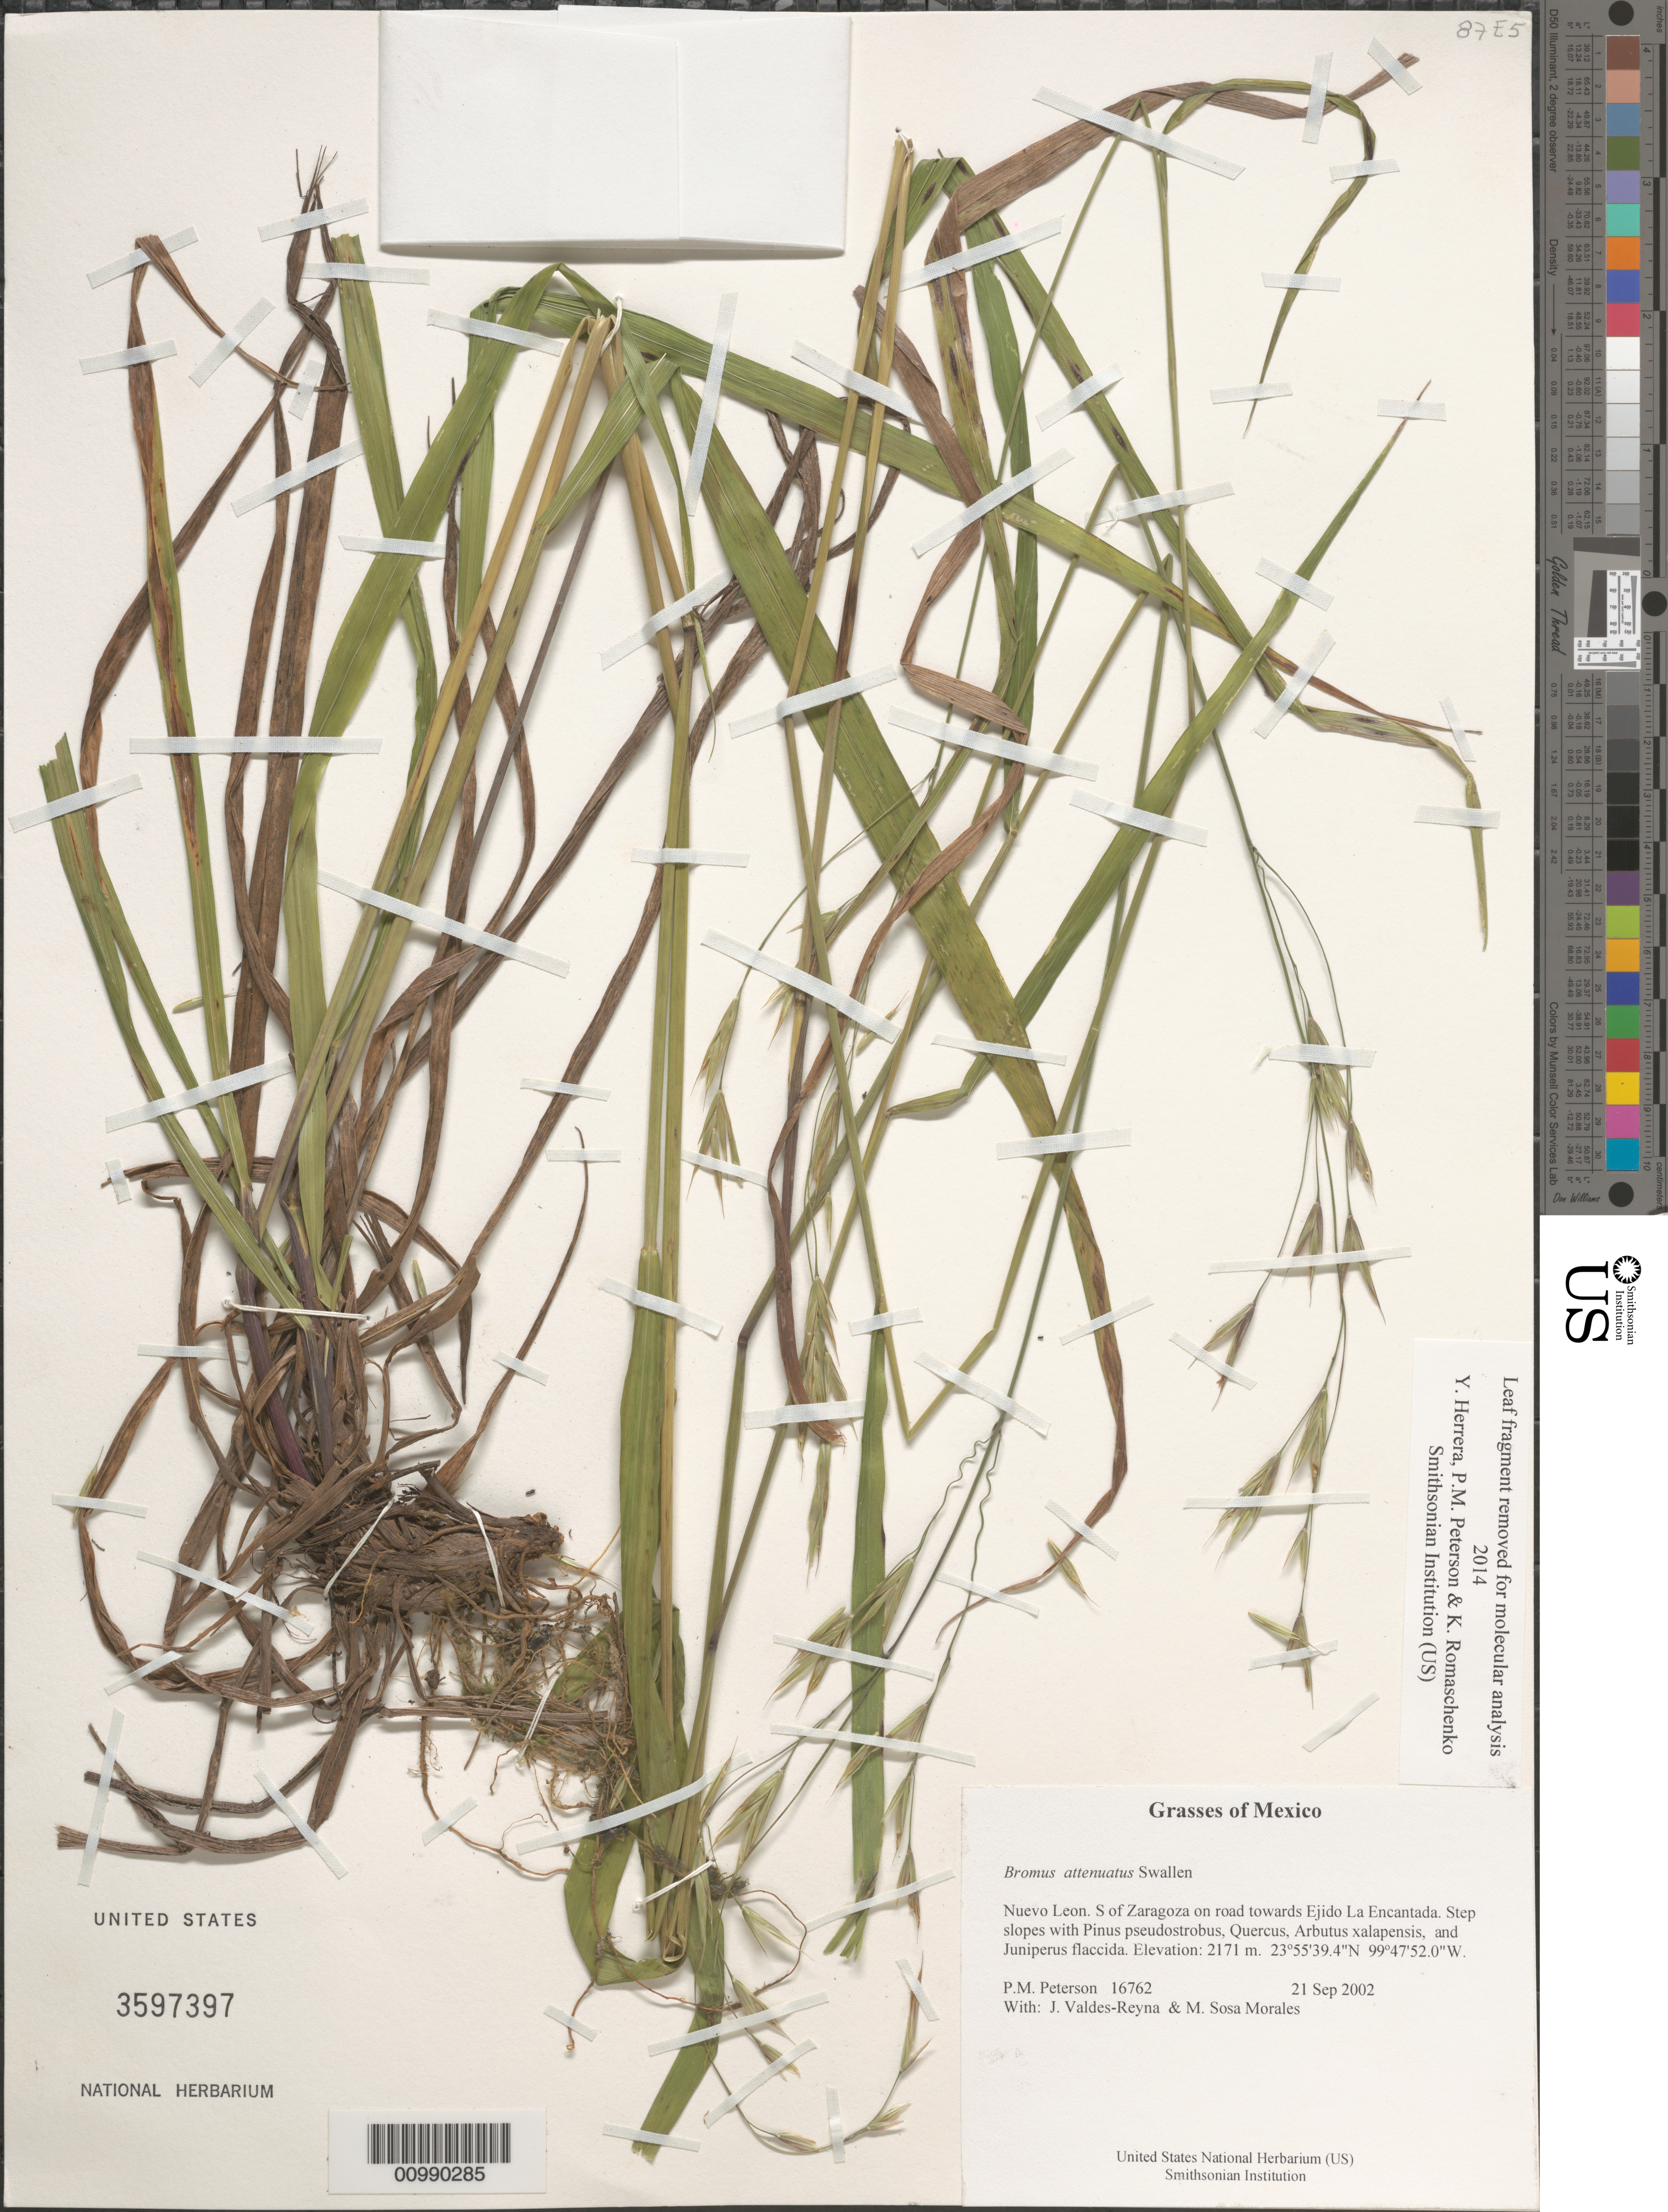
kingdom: Plantae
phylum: Tracheophyta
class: Liliopsida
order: Poales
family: Poaceae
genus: Bromus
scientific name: Bromus attenuatus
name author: Swallen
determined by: Saarela, J. M., (CAN), Canadian Museum of Nature (CANADA)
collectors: P. M. Peterson, J. Valdés-Reyna & M. Sosa Morales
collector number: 16762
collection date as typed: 21 Sep 2002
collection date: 2002-09-21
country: Mexico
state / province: Nuevo León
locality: S of Zaragoza on road towards Ejido La Encantada. Step slopes with Pinus pseudostrobus, Quercus, Arbutus xalapensis, and Juniperus flaccida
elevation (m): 2171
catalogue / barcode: US 3597397